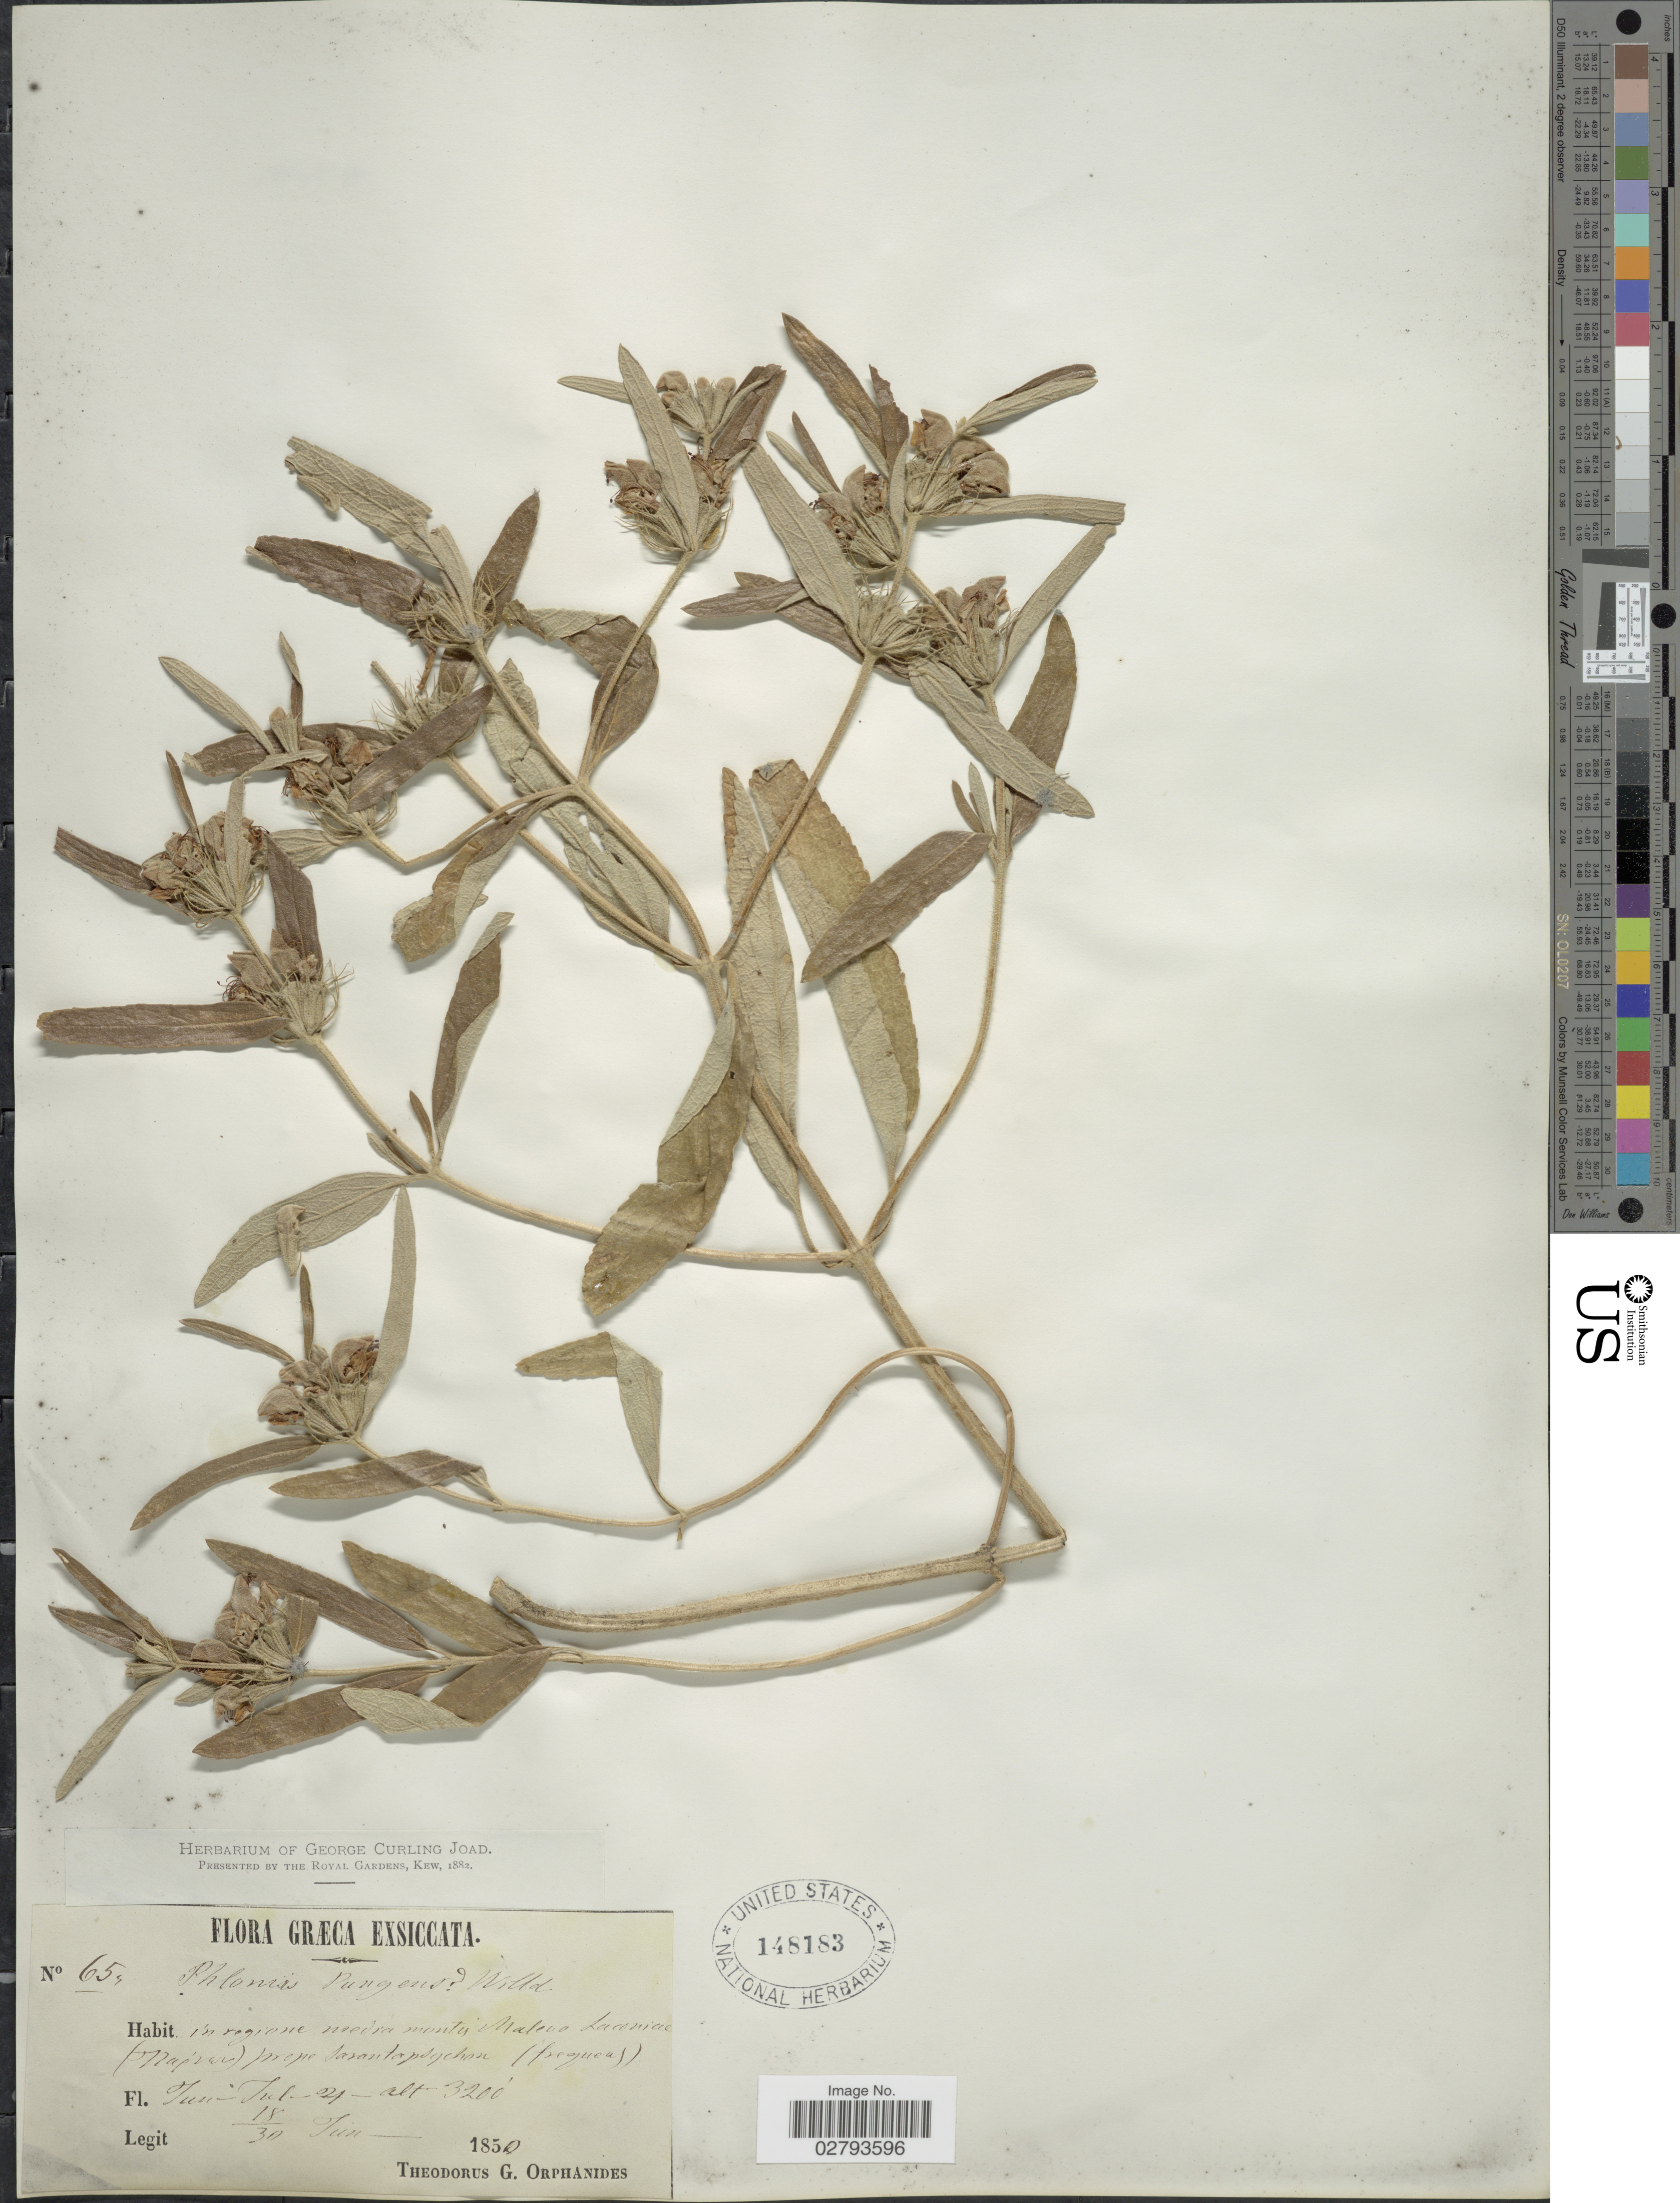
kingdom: Plantae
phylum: Tracheophyta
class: Magnoliopsida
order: Lamiales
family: Lamiaceae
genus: Phlomis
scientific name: Phlomis herba-venti subsp. pungens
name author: Maire ex DeFilipps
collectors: T. G. Orphanides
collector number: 654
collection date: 1850-06-18/1850-06-30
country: Greece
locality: In regione media monts in Maleno Laconicae (Napivar) prope Sarantapsychon (frequent).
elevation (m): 975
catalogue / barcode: US 148183